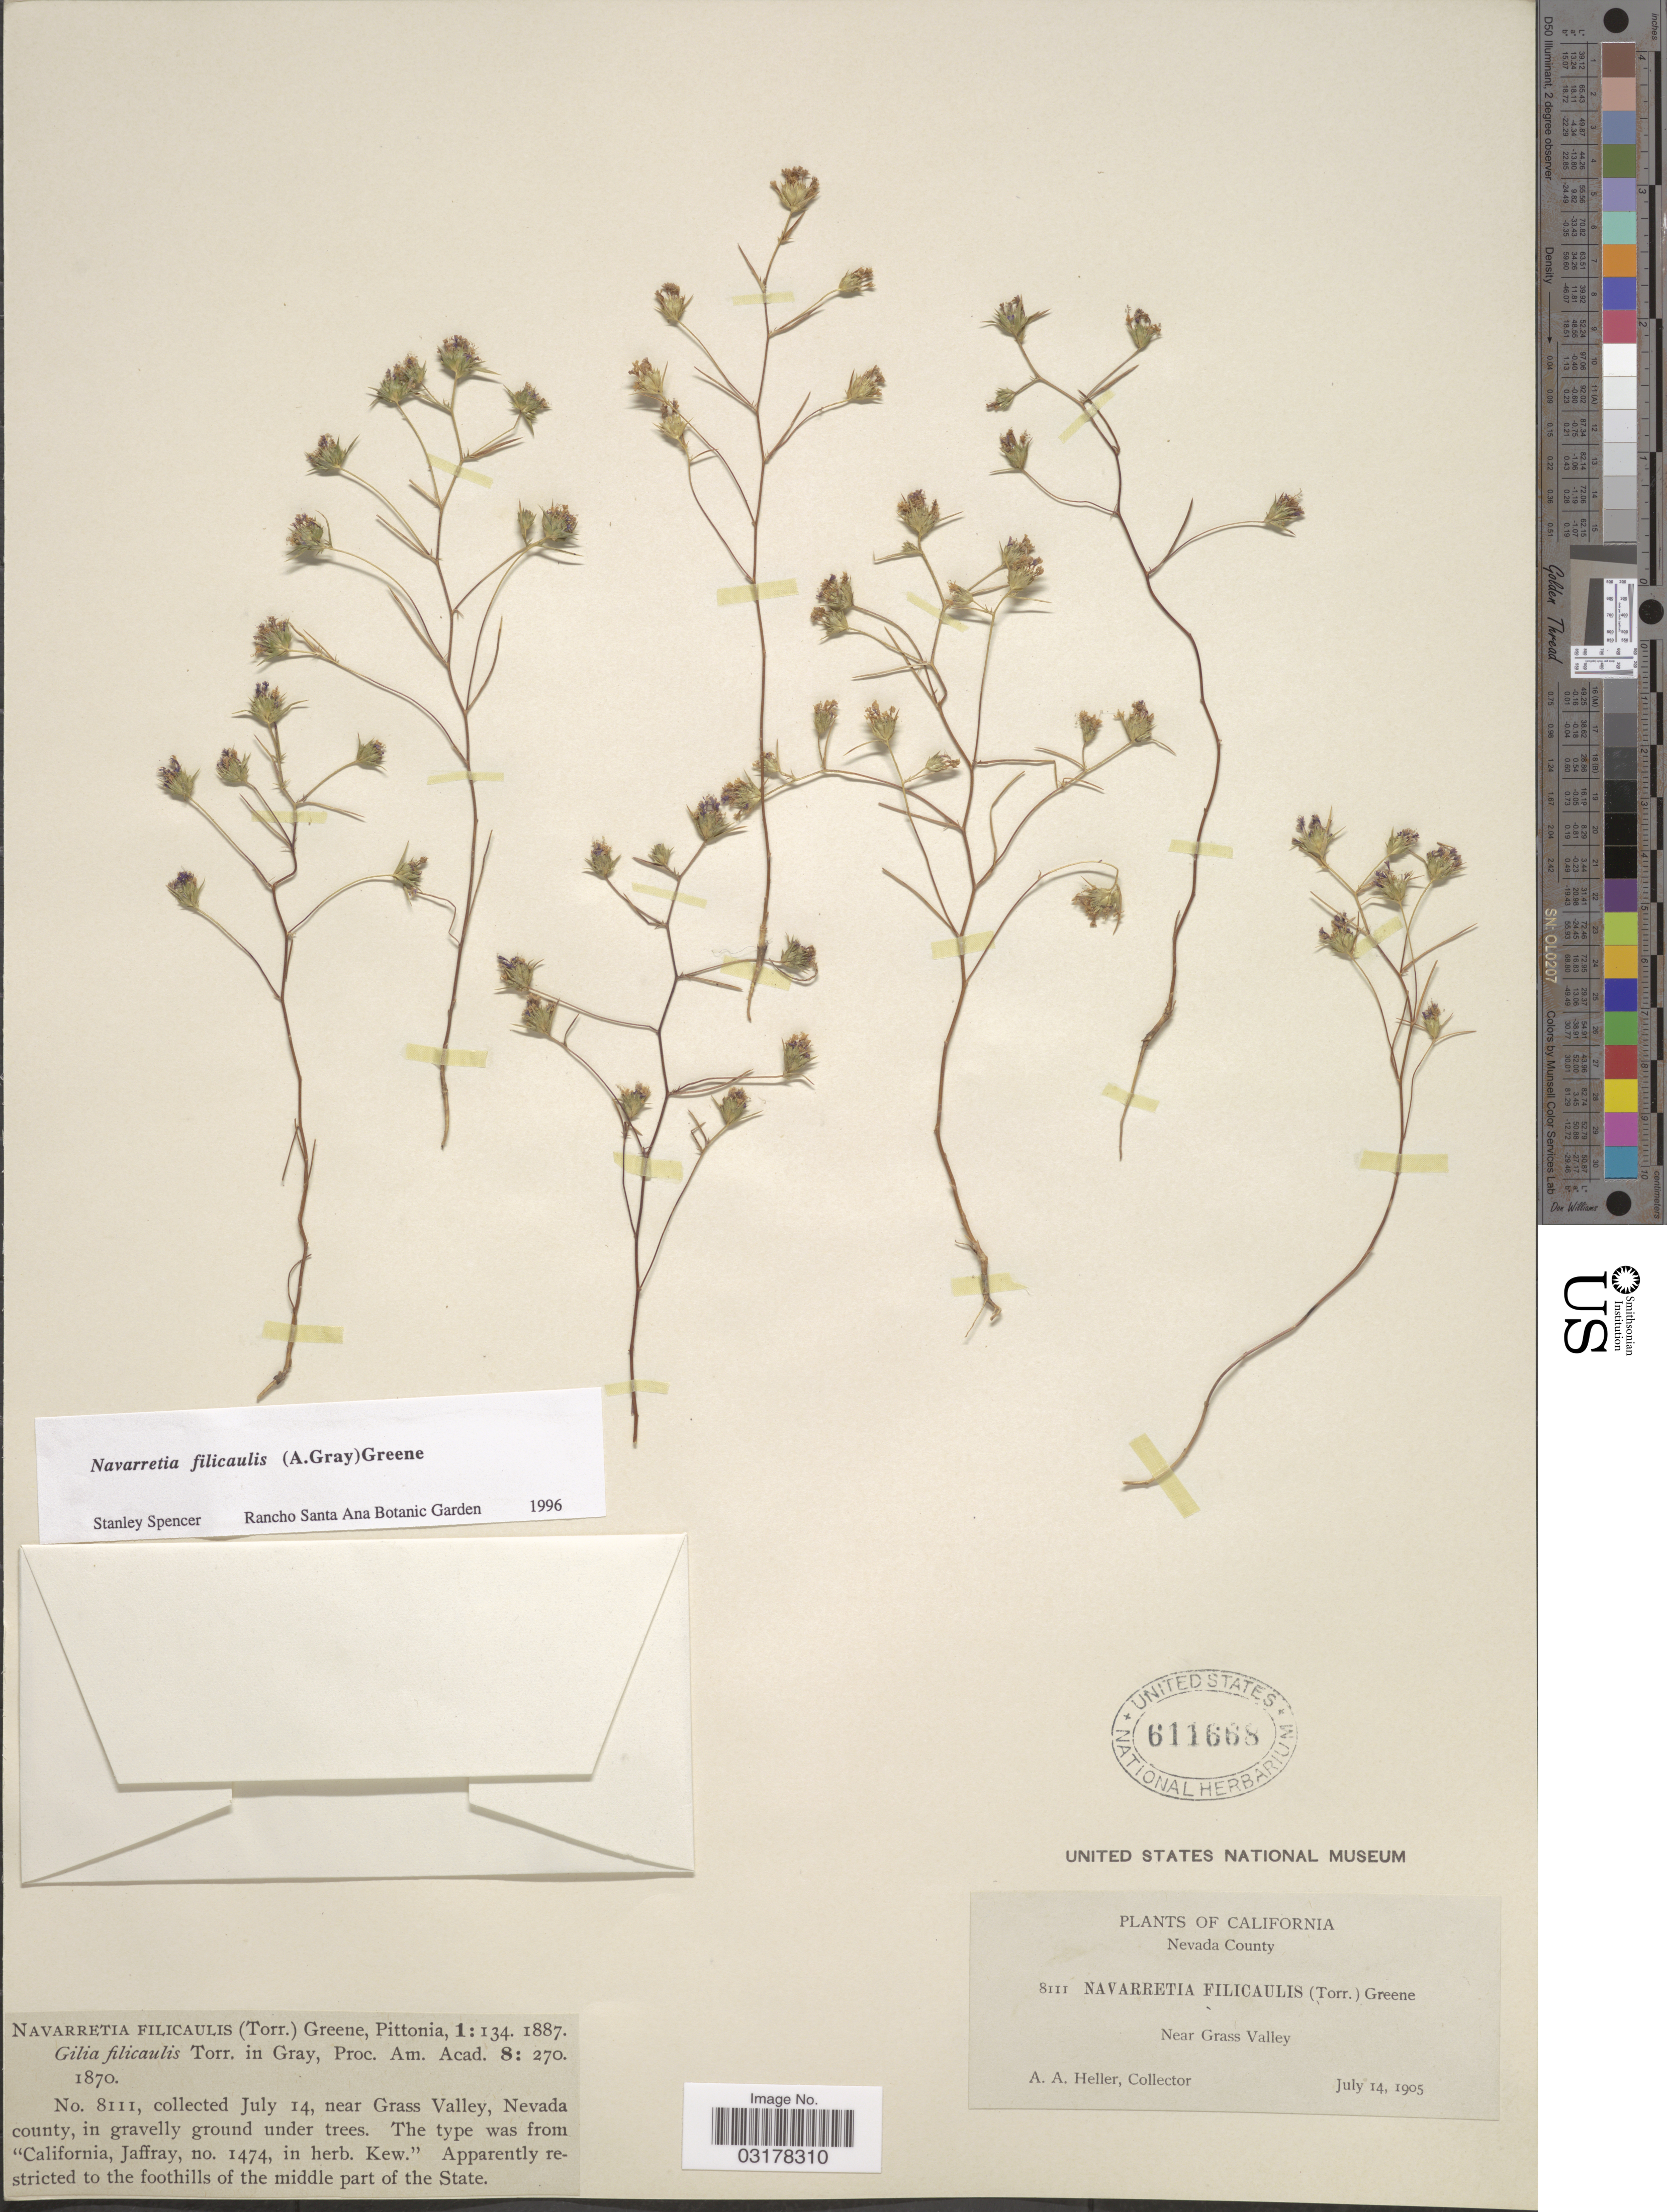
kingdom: Plantae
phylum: Tracheophyta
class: Magnoliopsida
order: Ericales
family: Polemoniaceae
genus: Navarretia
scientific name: Navarretia filicaulis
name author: (Torr. ex A. Gray) S.W. Greene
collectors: A. A. Heller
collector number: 8111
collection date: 1905-07-14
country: United States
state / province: California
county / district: Nevada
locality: Nevada County. Near Grass Valley.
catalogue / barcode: US 611668